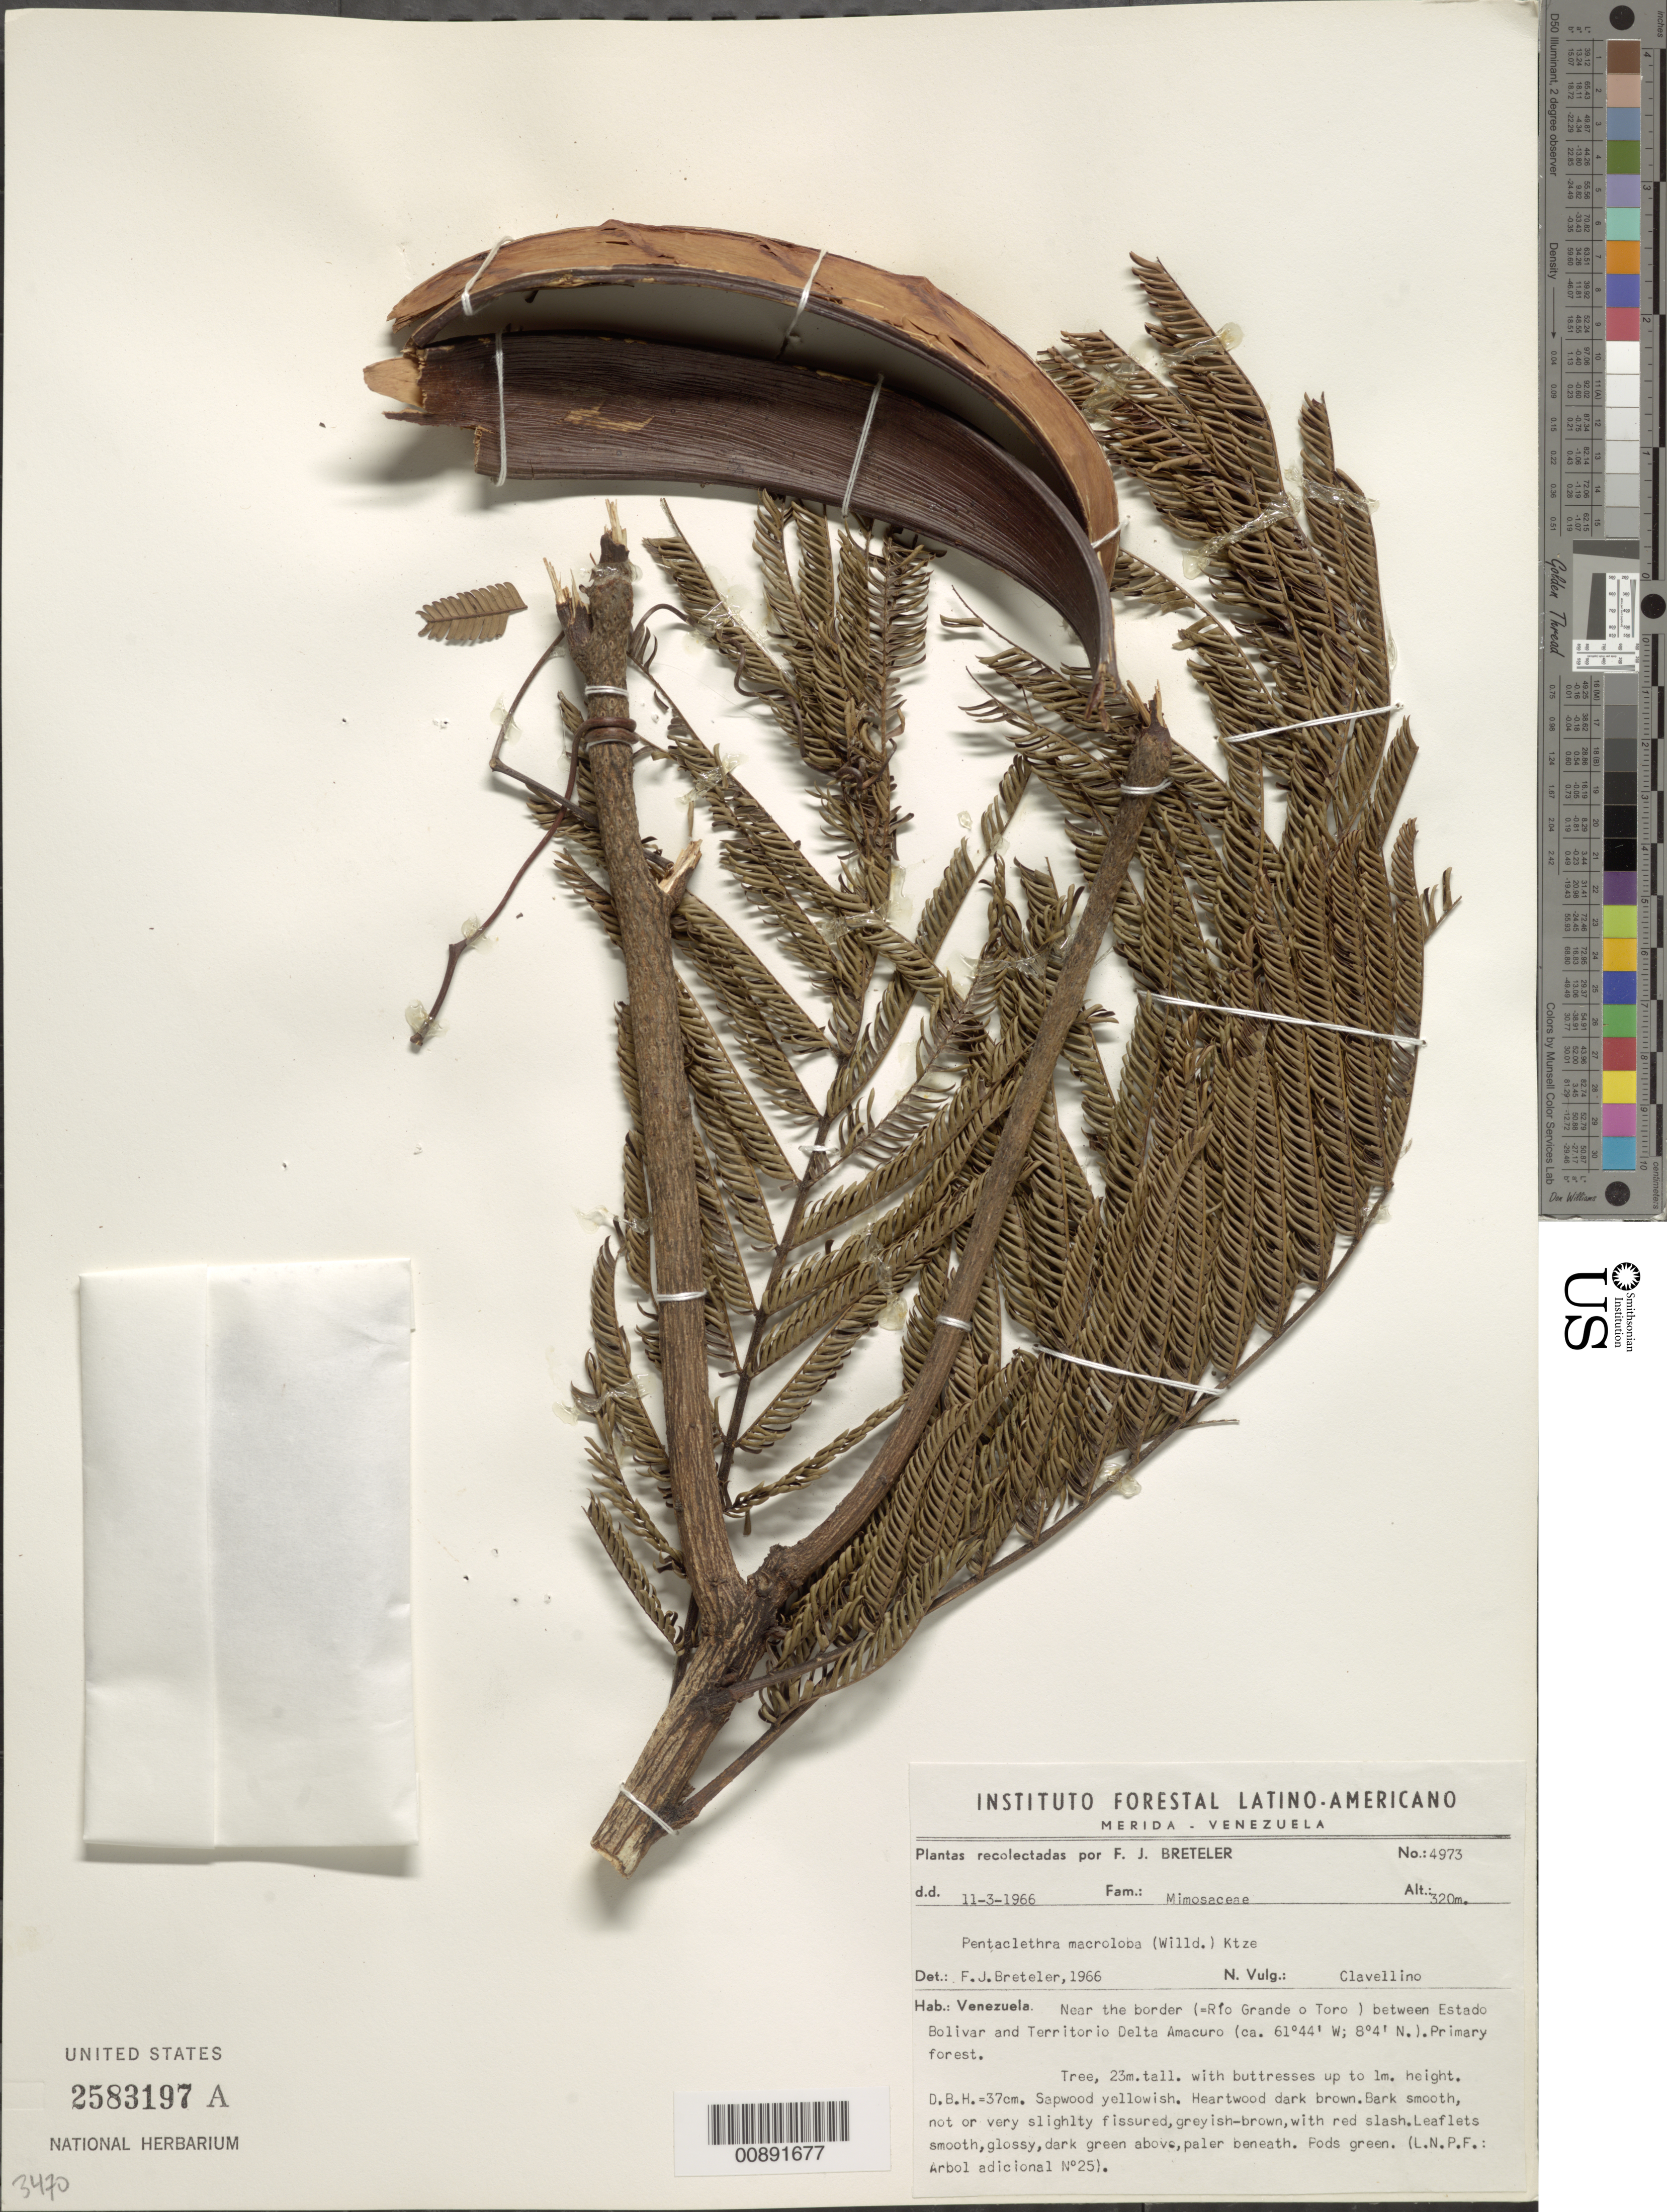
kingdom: Plantae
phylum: Tracheophyta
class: Magnoliopsida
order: Fabales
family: Fabaceae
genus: Pentaclethra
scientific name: Pentaclethra macroloba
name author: (Willd.) Kuntze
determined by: Breteler, F. J.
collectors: F. J. Breteler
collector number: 4973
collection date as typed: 11-Mar-66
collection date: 1966-03-11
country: Venezuela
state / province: Bolívar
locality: Río Grande o Toro, near border between Estado Bolívar and Territorío Delta Amacuro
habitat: Primary forest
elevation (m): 320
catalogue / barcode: US 2583197A